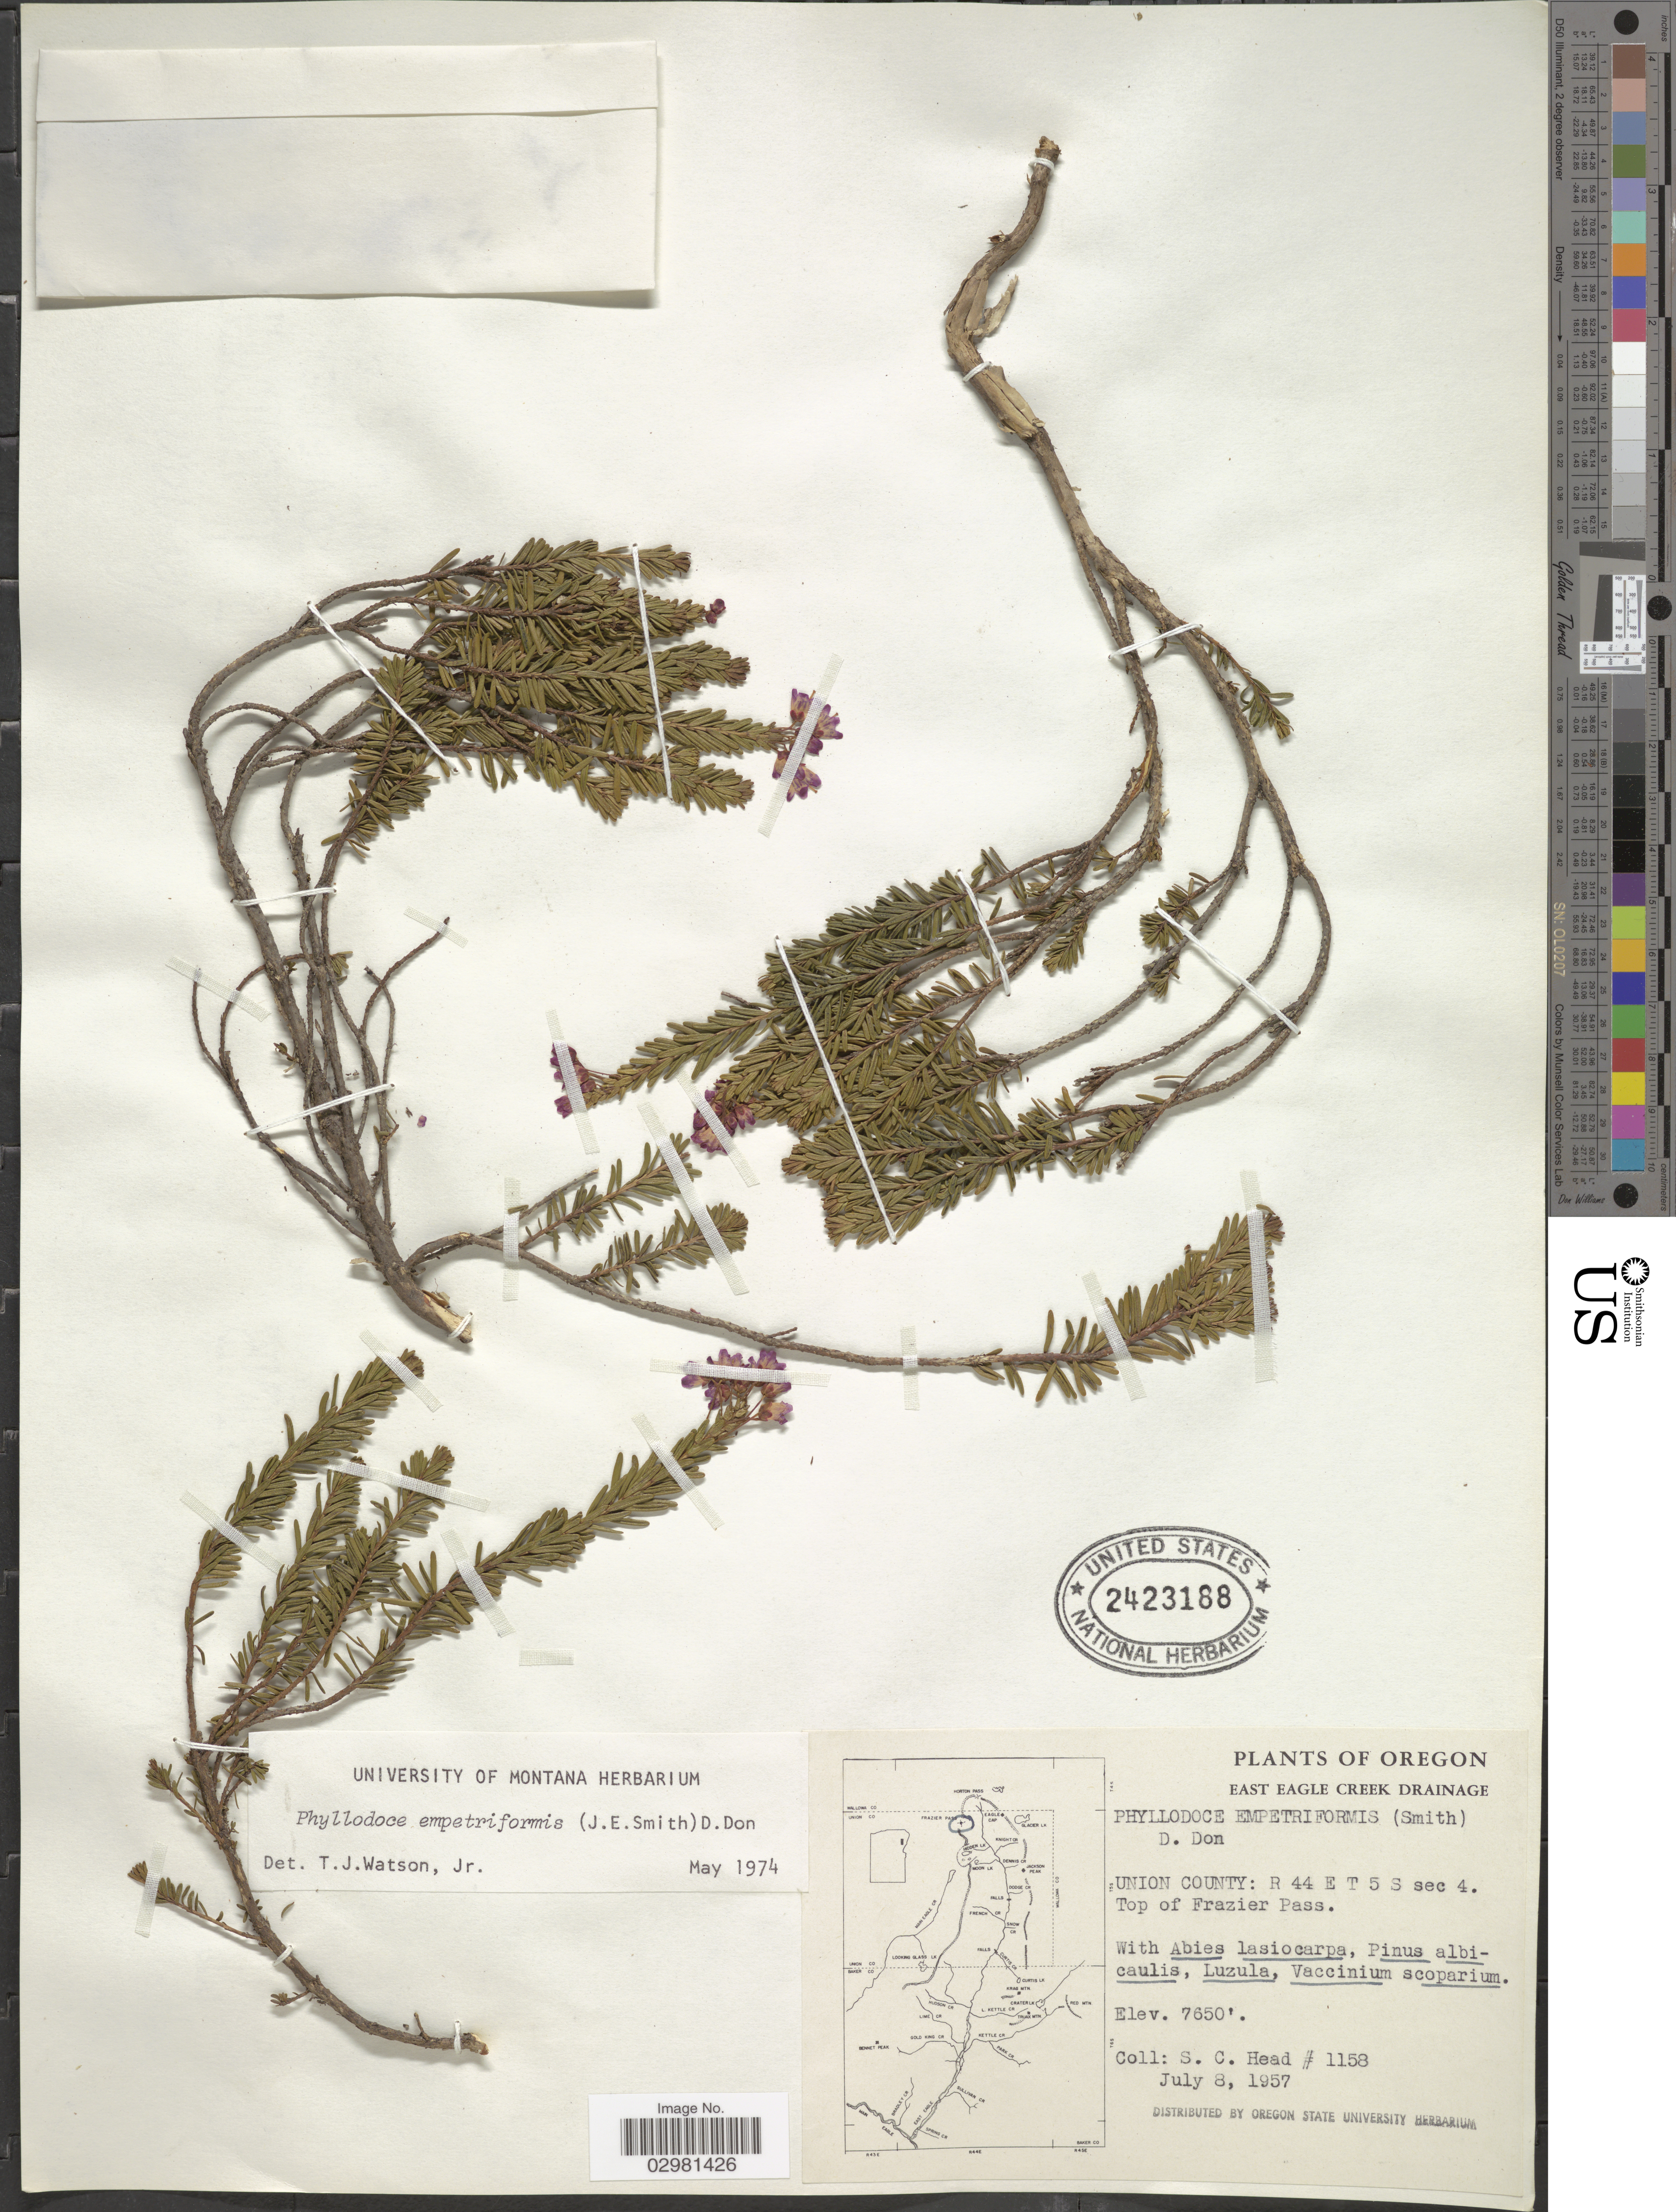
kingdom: Plantae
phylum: Tracheophyta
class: Magnoliopsida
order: Ericales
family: Ericaceae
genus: Phyllodoce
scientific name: Phyllodoce empetiformis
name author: (Small) D. Don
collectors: S. Head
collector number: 1158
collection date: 1957-07-08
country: United States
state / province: Oregon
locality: East Eagle Creek Drainage, Union County: R44E T5S sec 4. Top of Frazier Pass.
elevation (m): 2332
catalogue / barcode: US 2423188